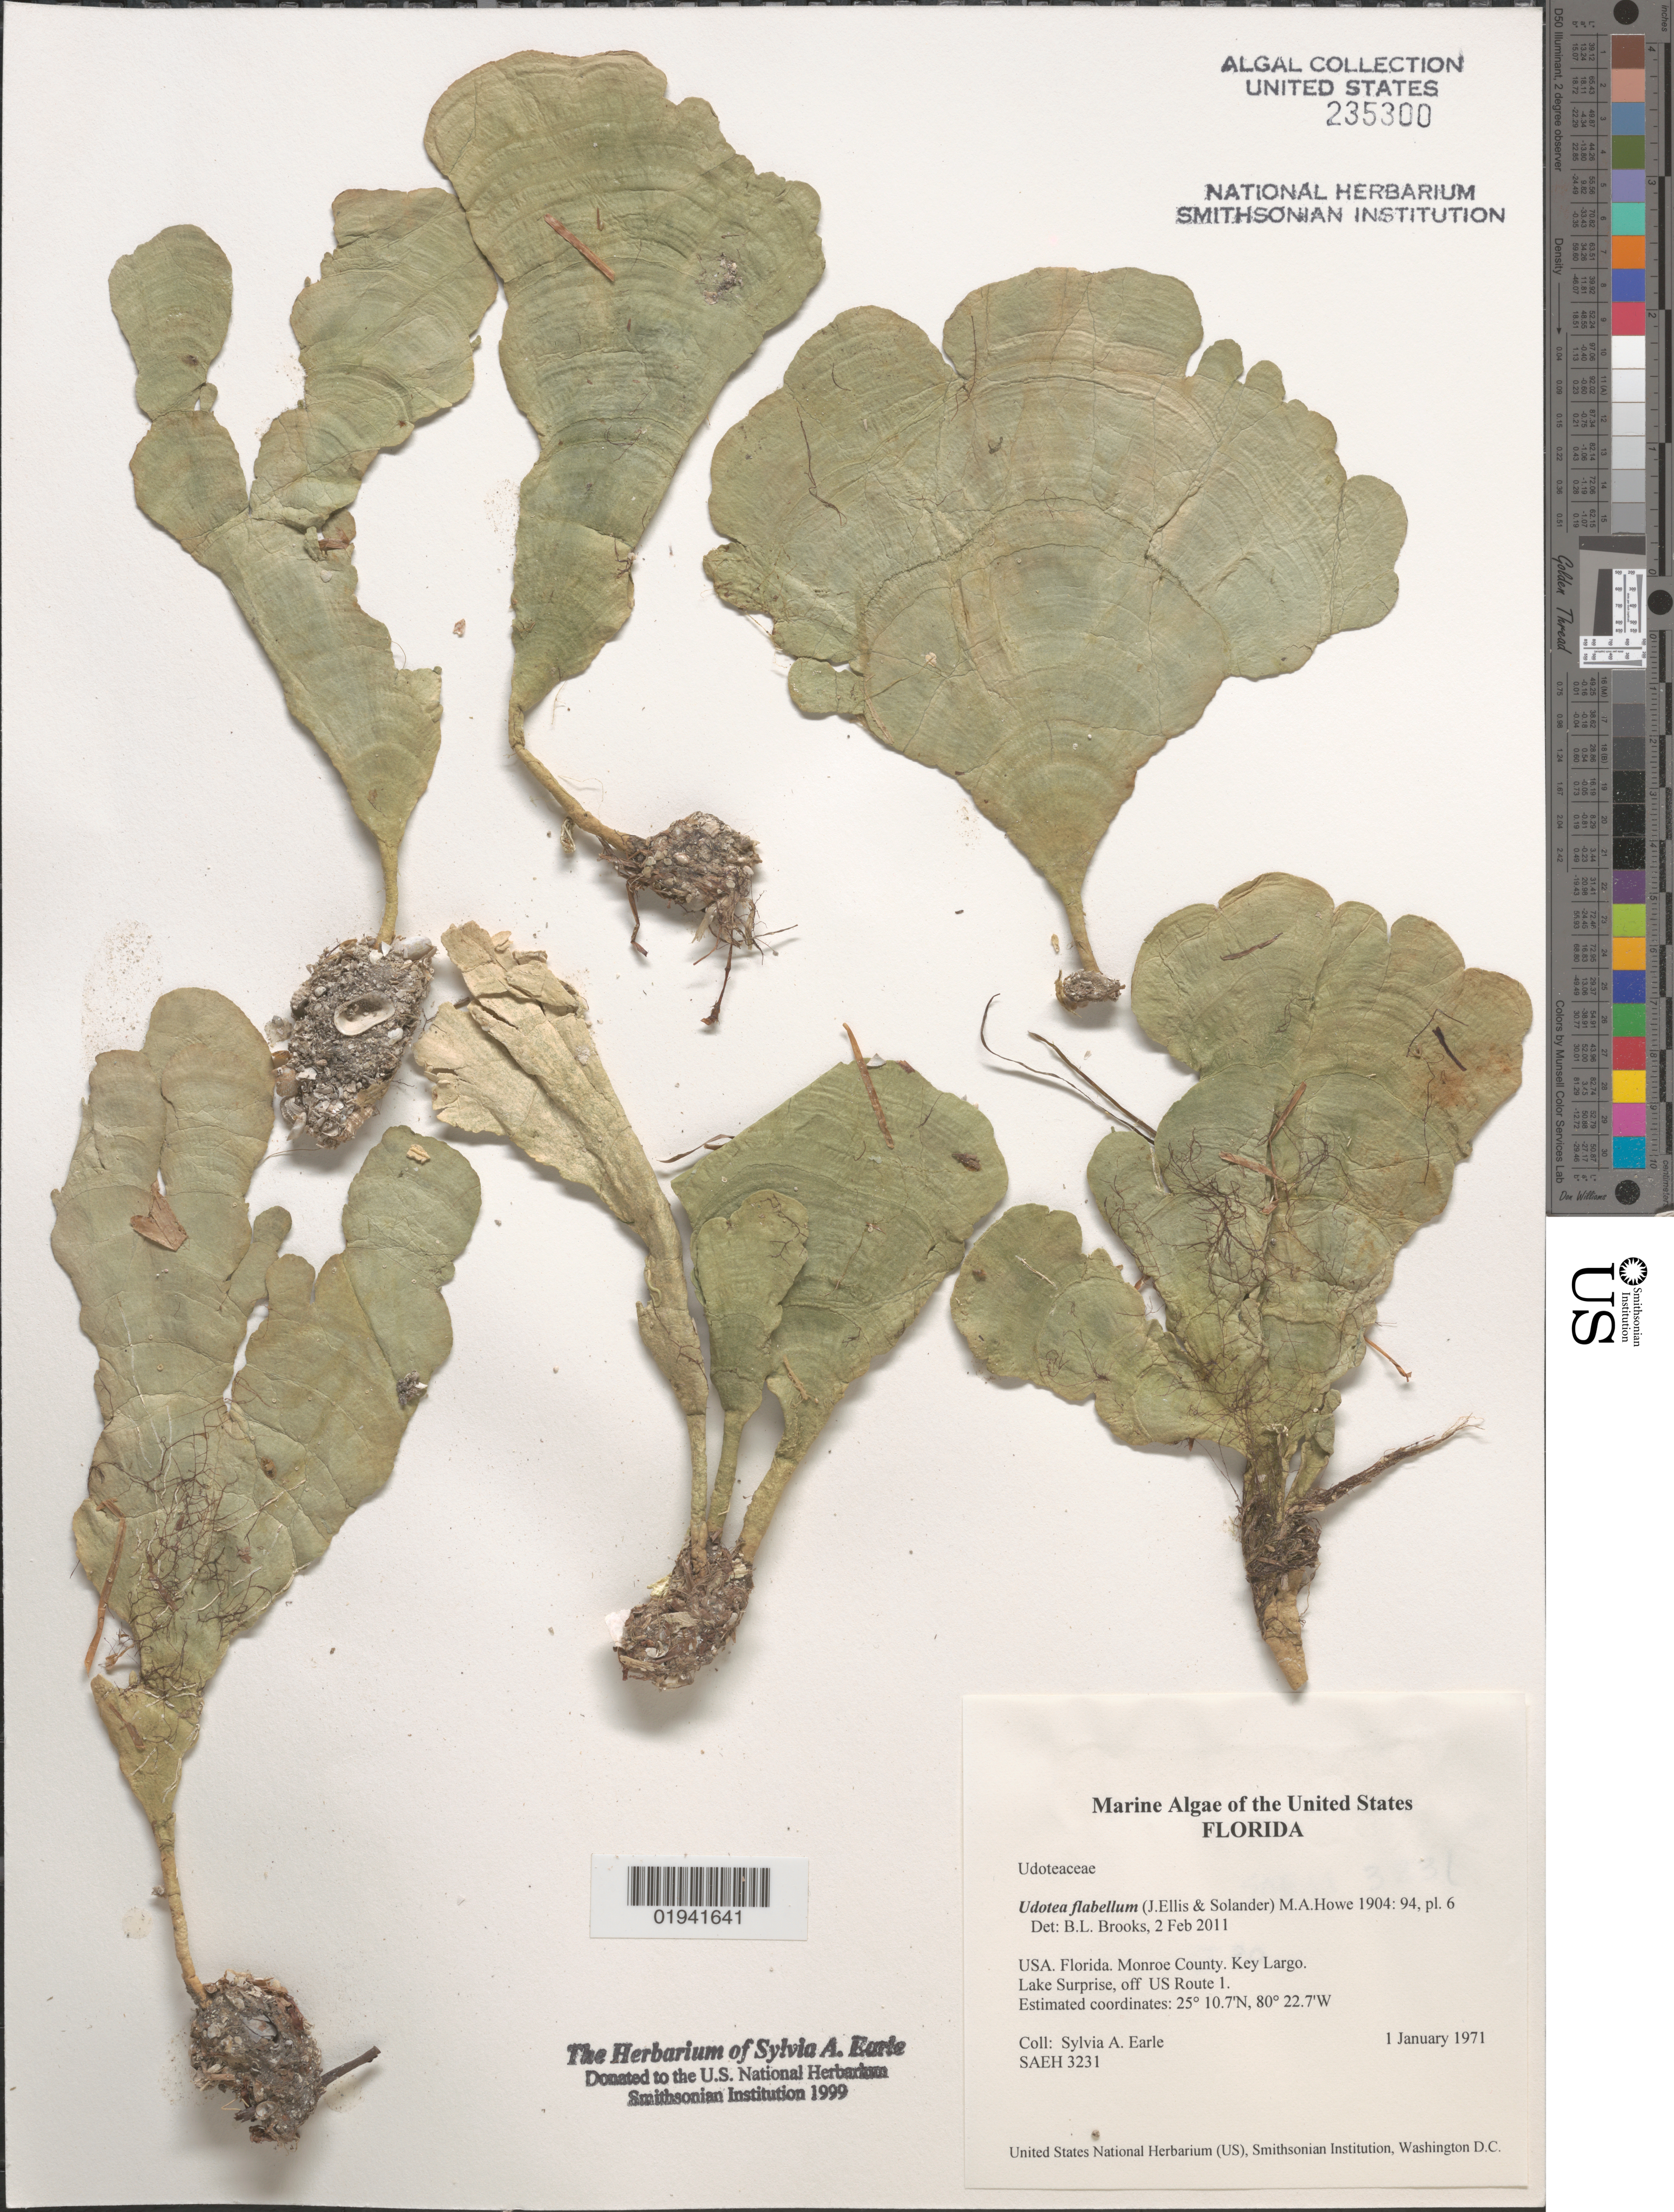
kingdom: Plantae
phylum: Chlorophyta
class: Ulvophyceae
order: Bryopsidales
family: Udoteaceae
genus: Udotea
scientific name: Udotea flabellum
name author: (J. Ellis & Sol.) M. Howe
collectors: S. A. Earle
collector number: SAEH3231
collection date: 1971-01-01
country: United States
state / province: Florida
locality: Monroe County. Key Largo. Lake Surprise, off US Route 1.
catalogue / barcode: US 235300